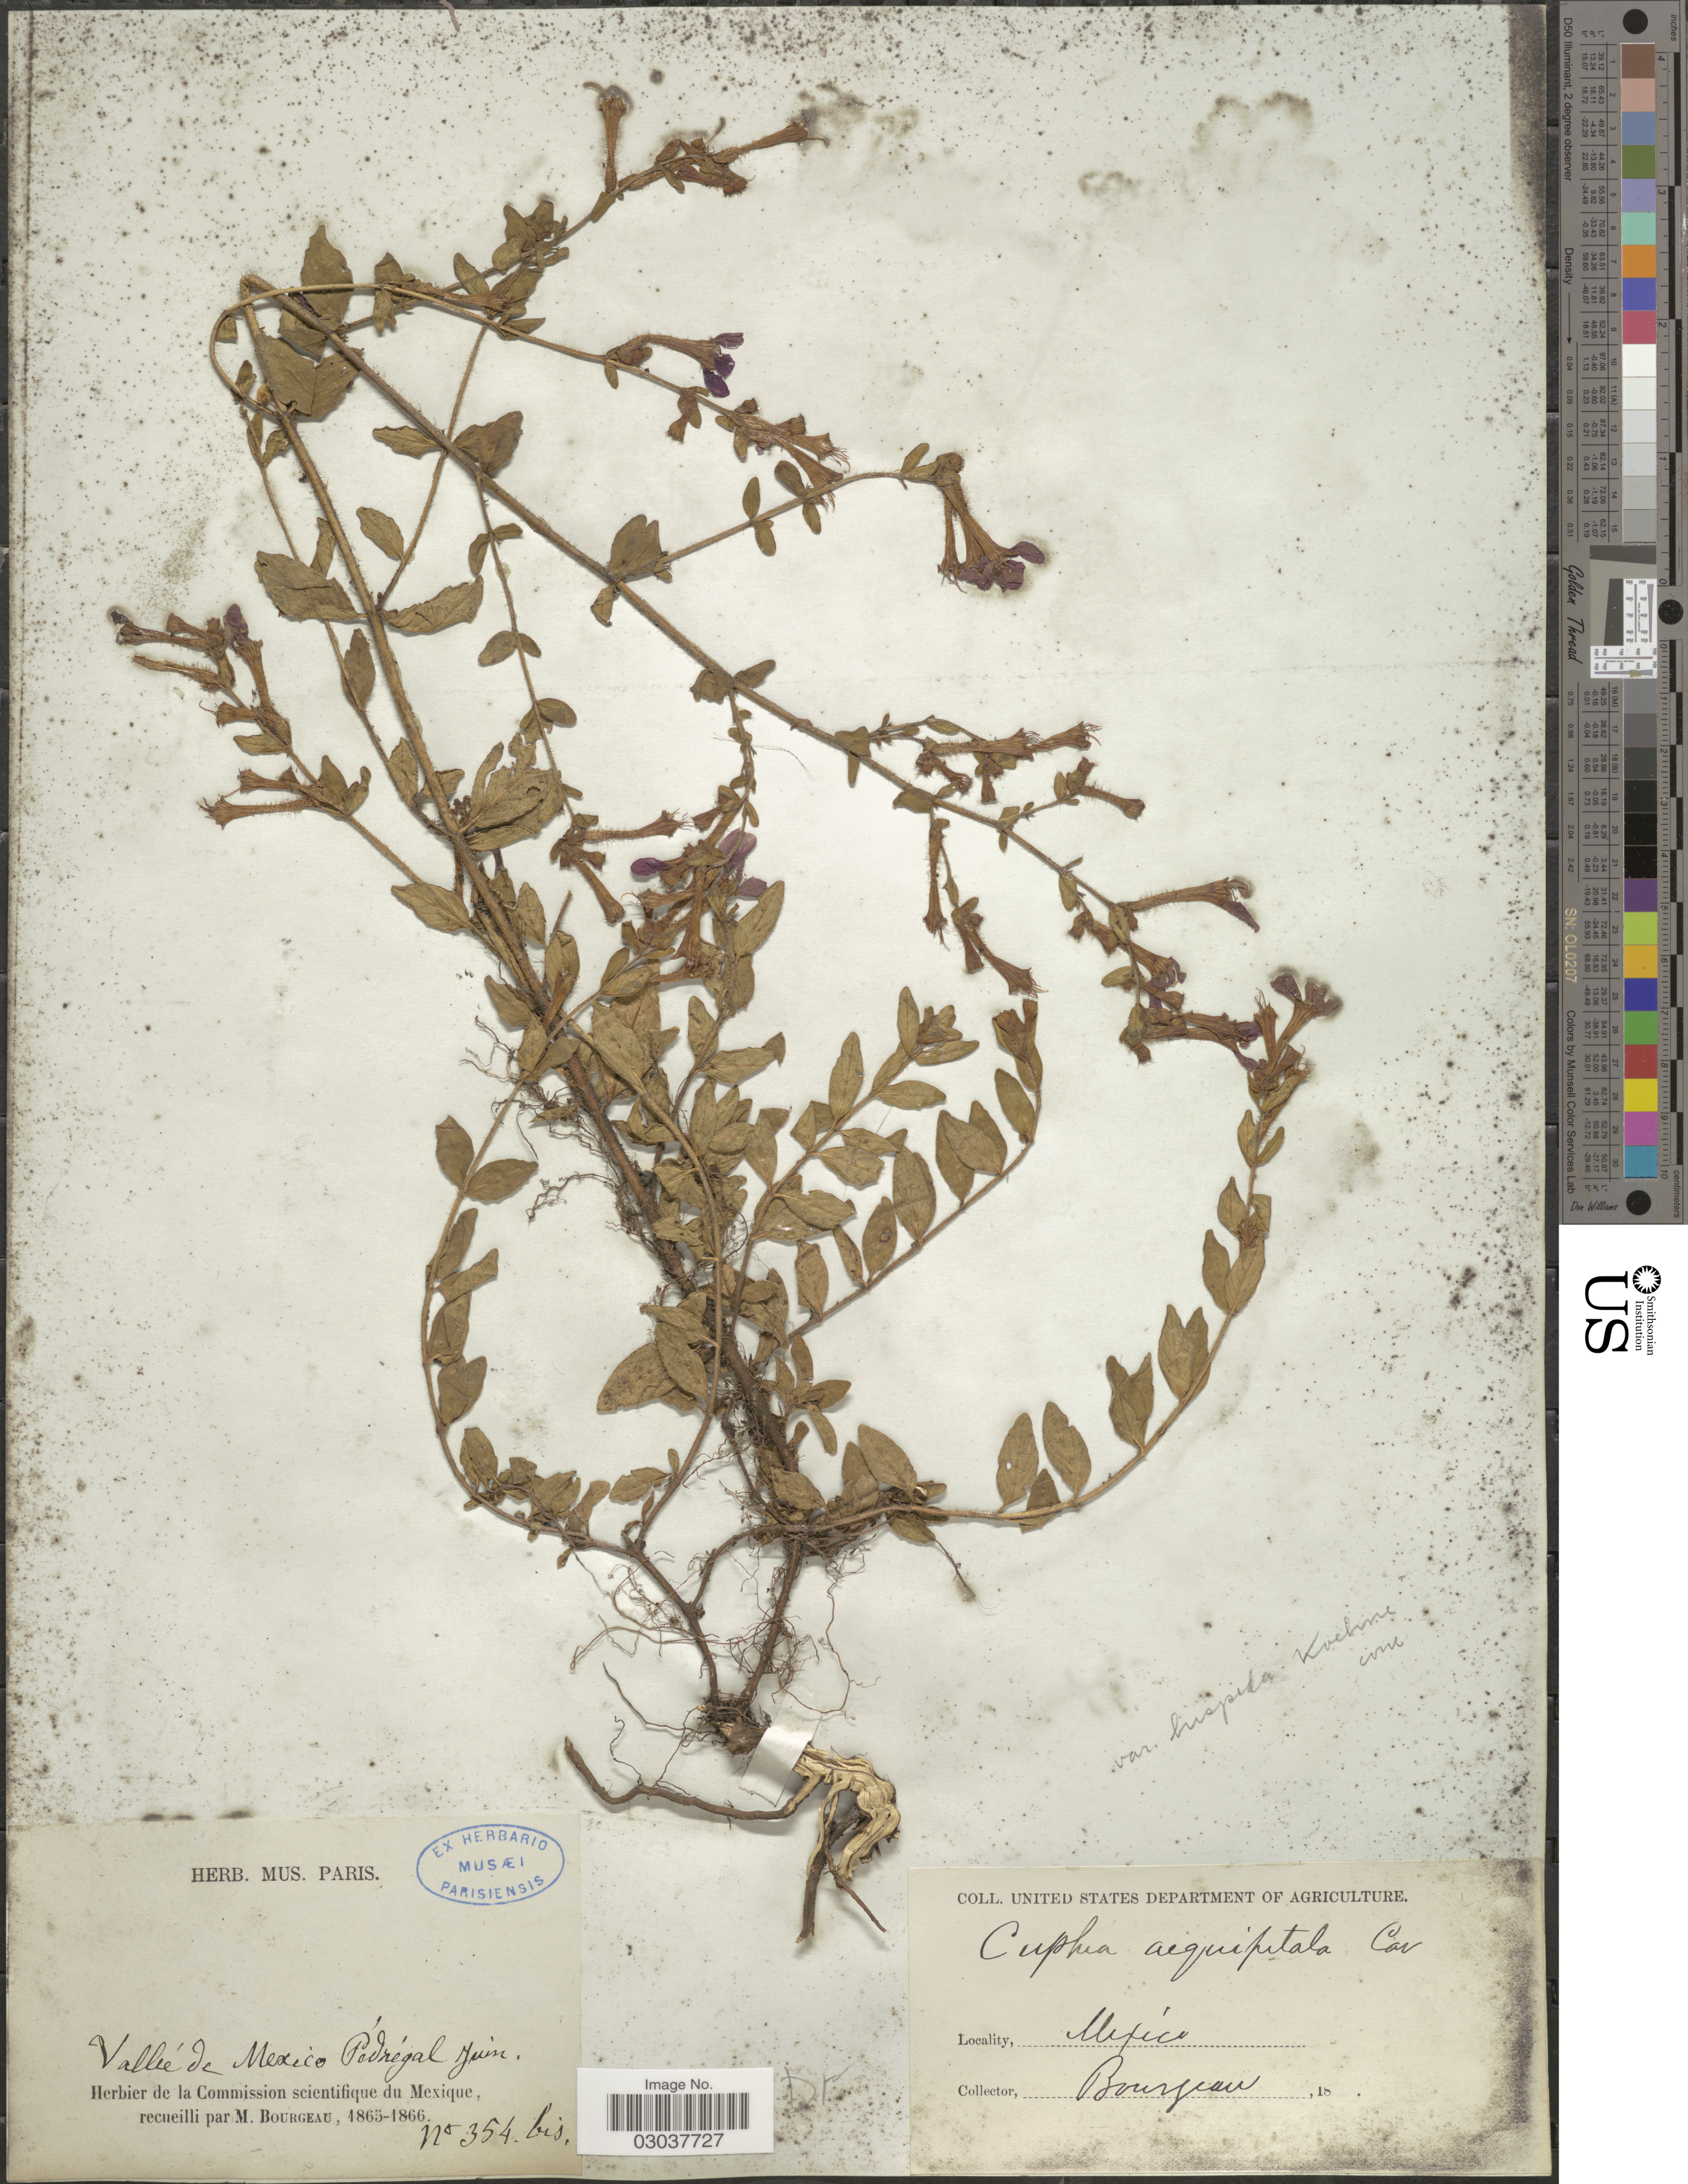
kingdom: Plantae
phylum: Tracheophyta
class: Magnoliopsida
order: Myrtales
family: Lythraceae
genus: Cuphea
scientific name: Cuphea aequipetala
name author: Cav.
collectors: M. Bourgeau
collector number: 354bis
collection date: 1865-06/1866-06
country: Mexico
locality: Valleé de Mexico, Pedrégal.